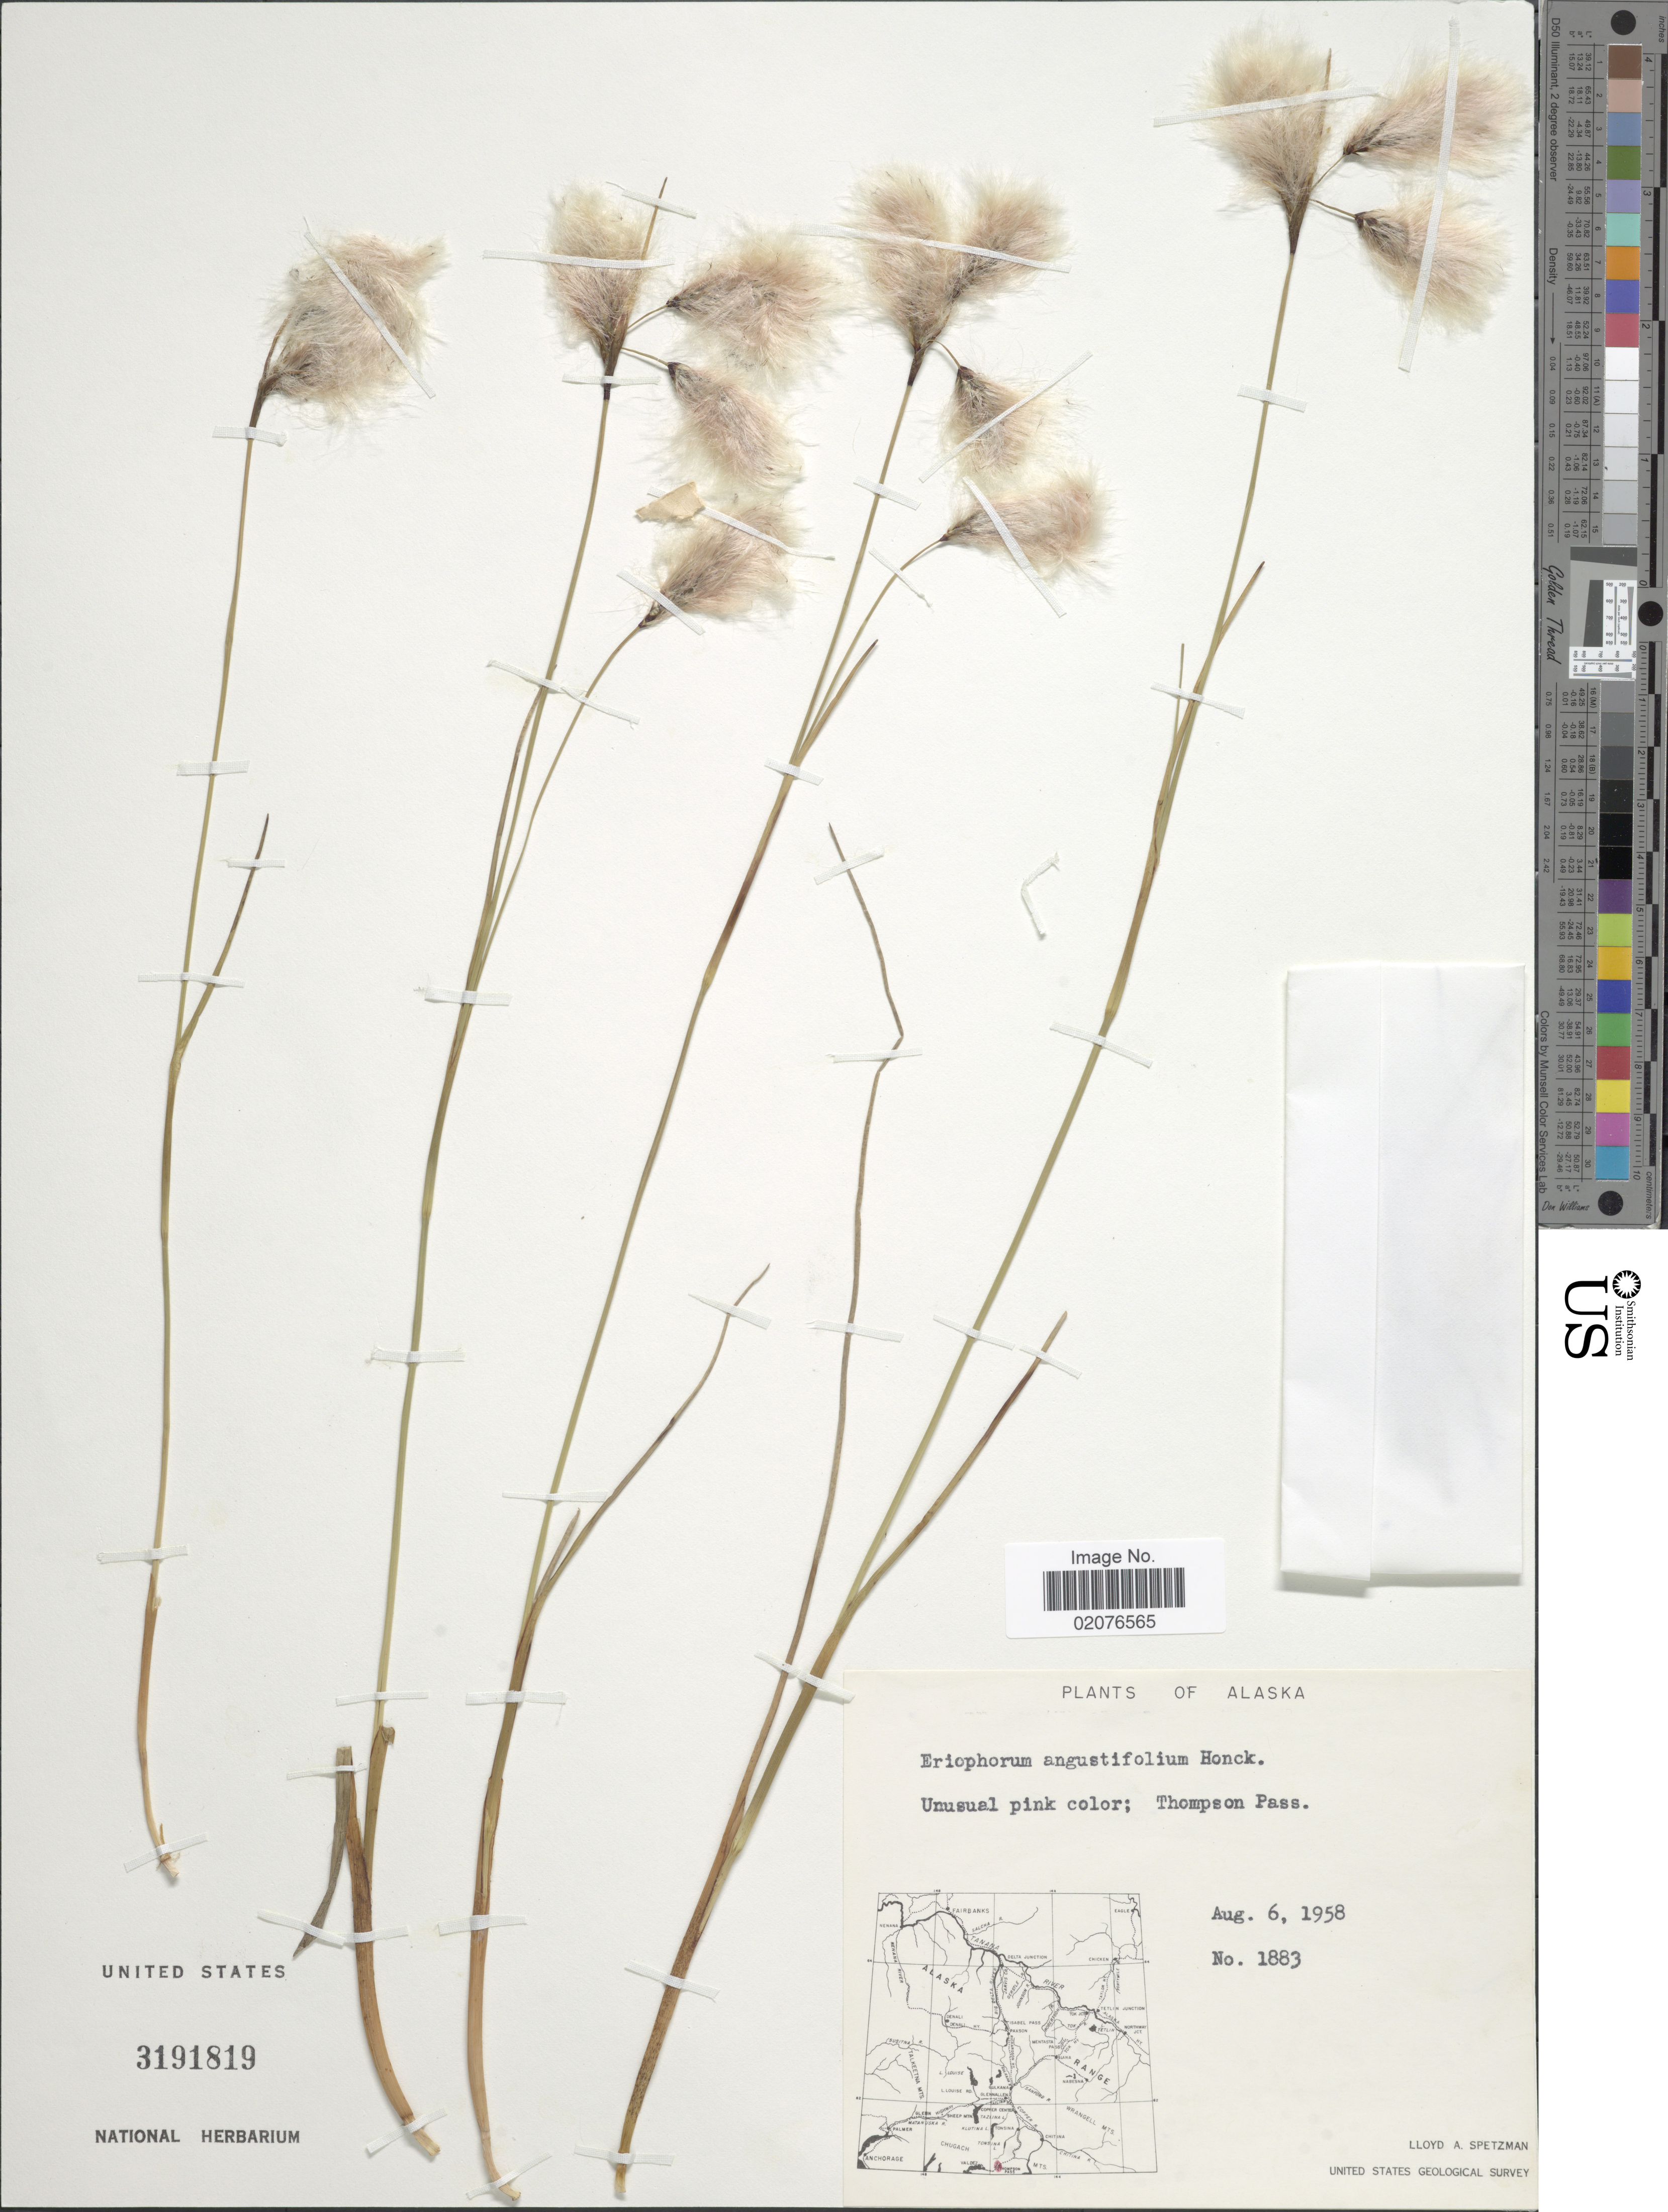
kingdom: Plantae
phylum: Tracheophyta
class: Liliopsida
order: Poales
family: Cyperaceae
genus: Eriophorum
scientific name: Eriophorum angustifolium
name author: Honck.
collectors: L. Spetzman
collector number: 1883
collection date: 1958-08-06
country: United States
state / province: Alaska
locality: Unusual pink color; Thompson Pass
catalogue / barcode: US 3191819